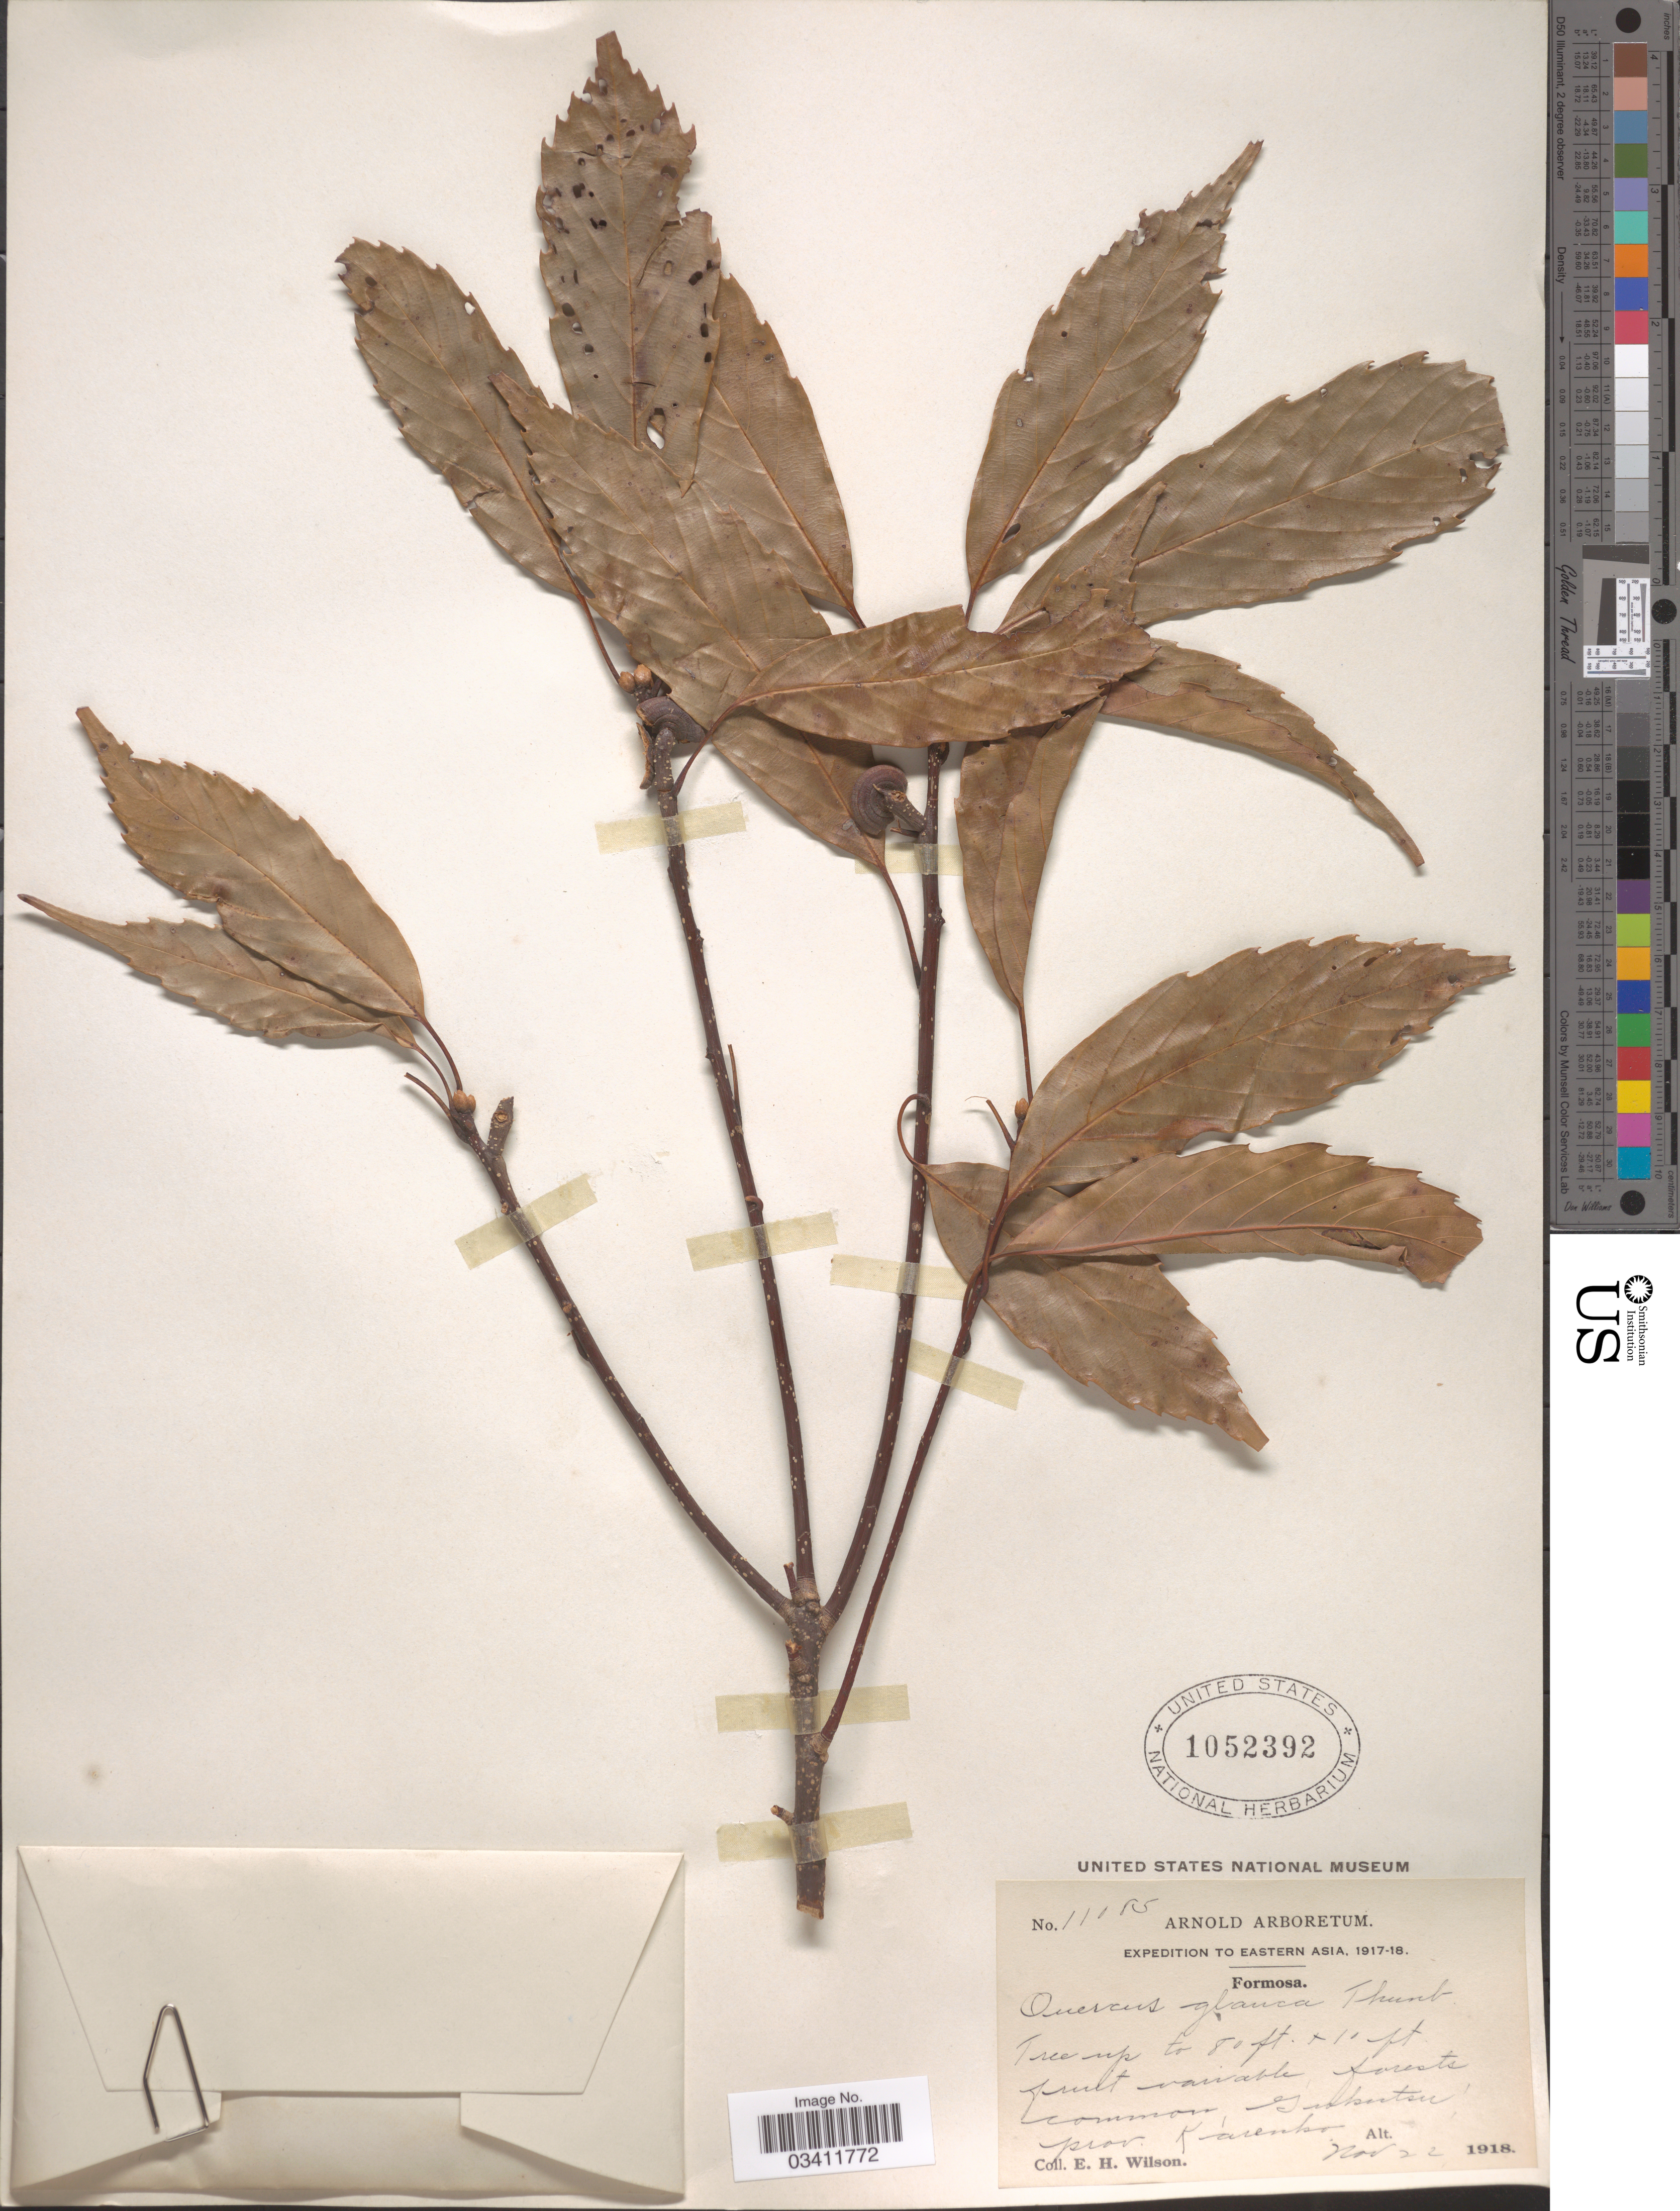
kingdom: Plantae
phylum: Tracheophyta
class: Magnoliopsida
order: Fagales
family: Fagaceae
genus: Quercus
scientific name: Quercus glauca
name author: Thunb.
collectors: E. Wilson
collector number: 11085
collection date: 1918-11-22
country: Taiwan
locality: Formosa. Gukutsu, prov. Karenko.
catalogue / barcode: US 1052392